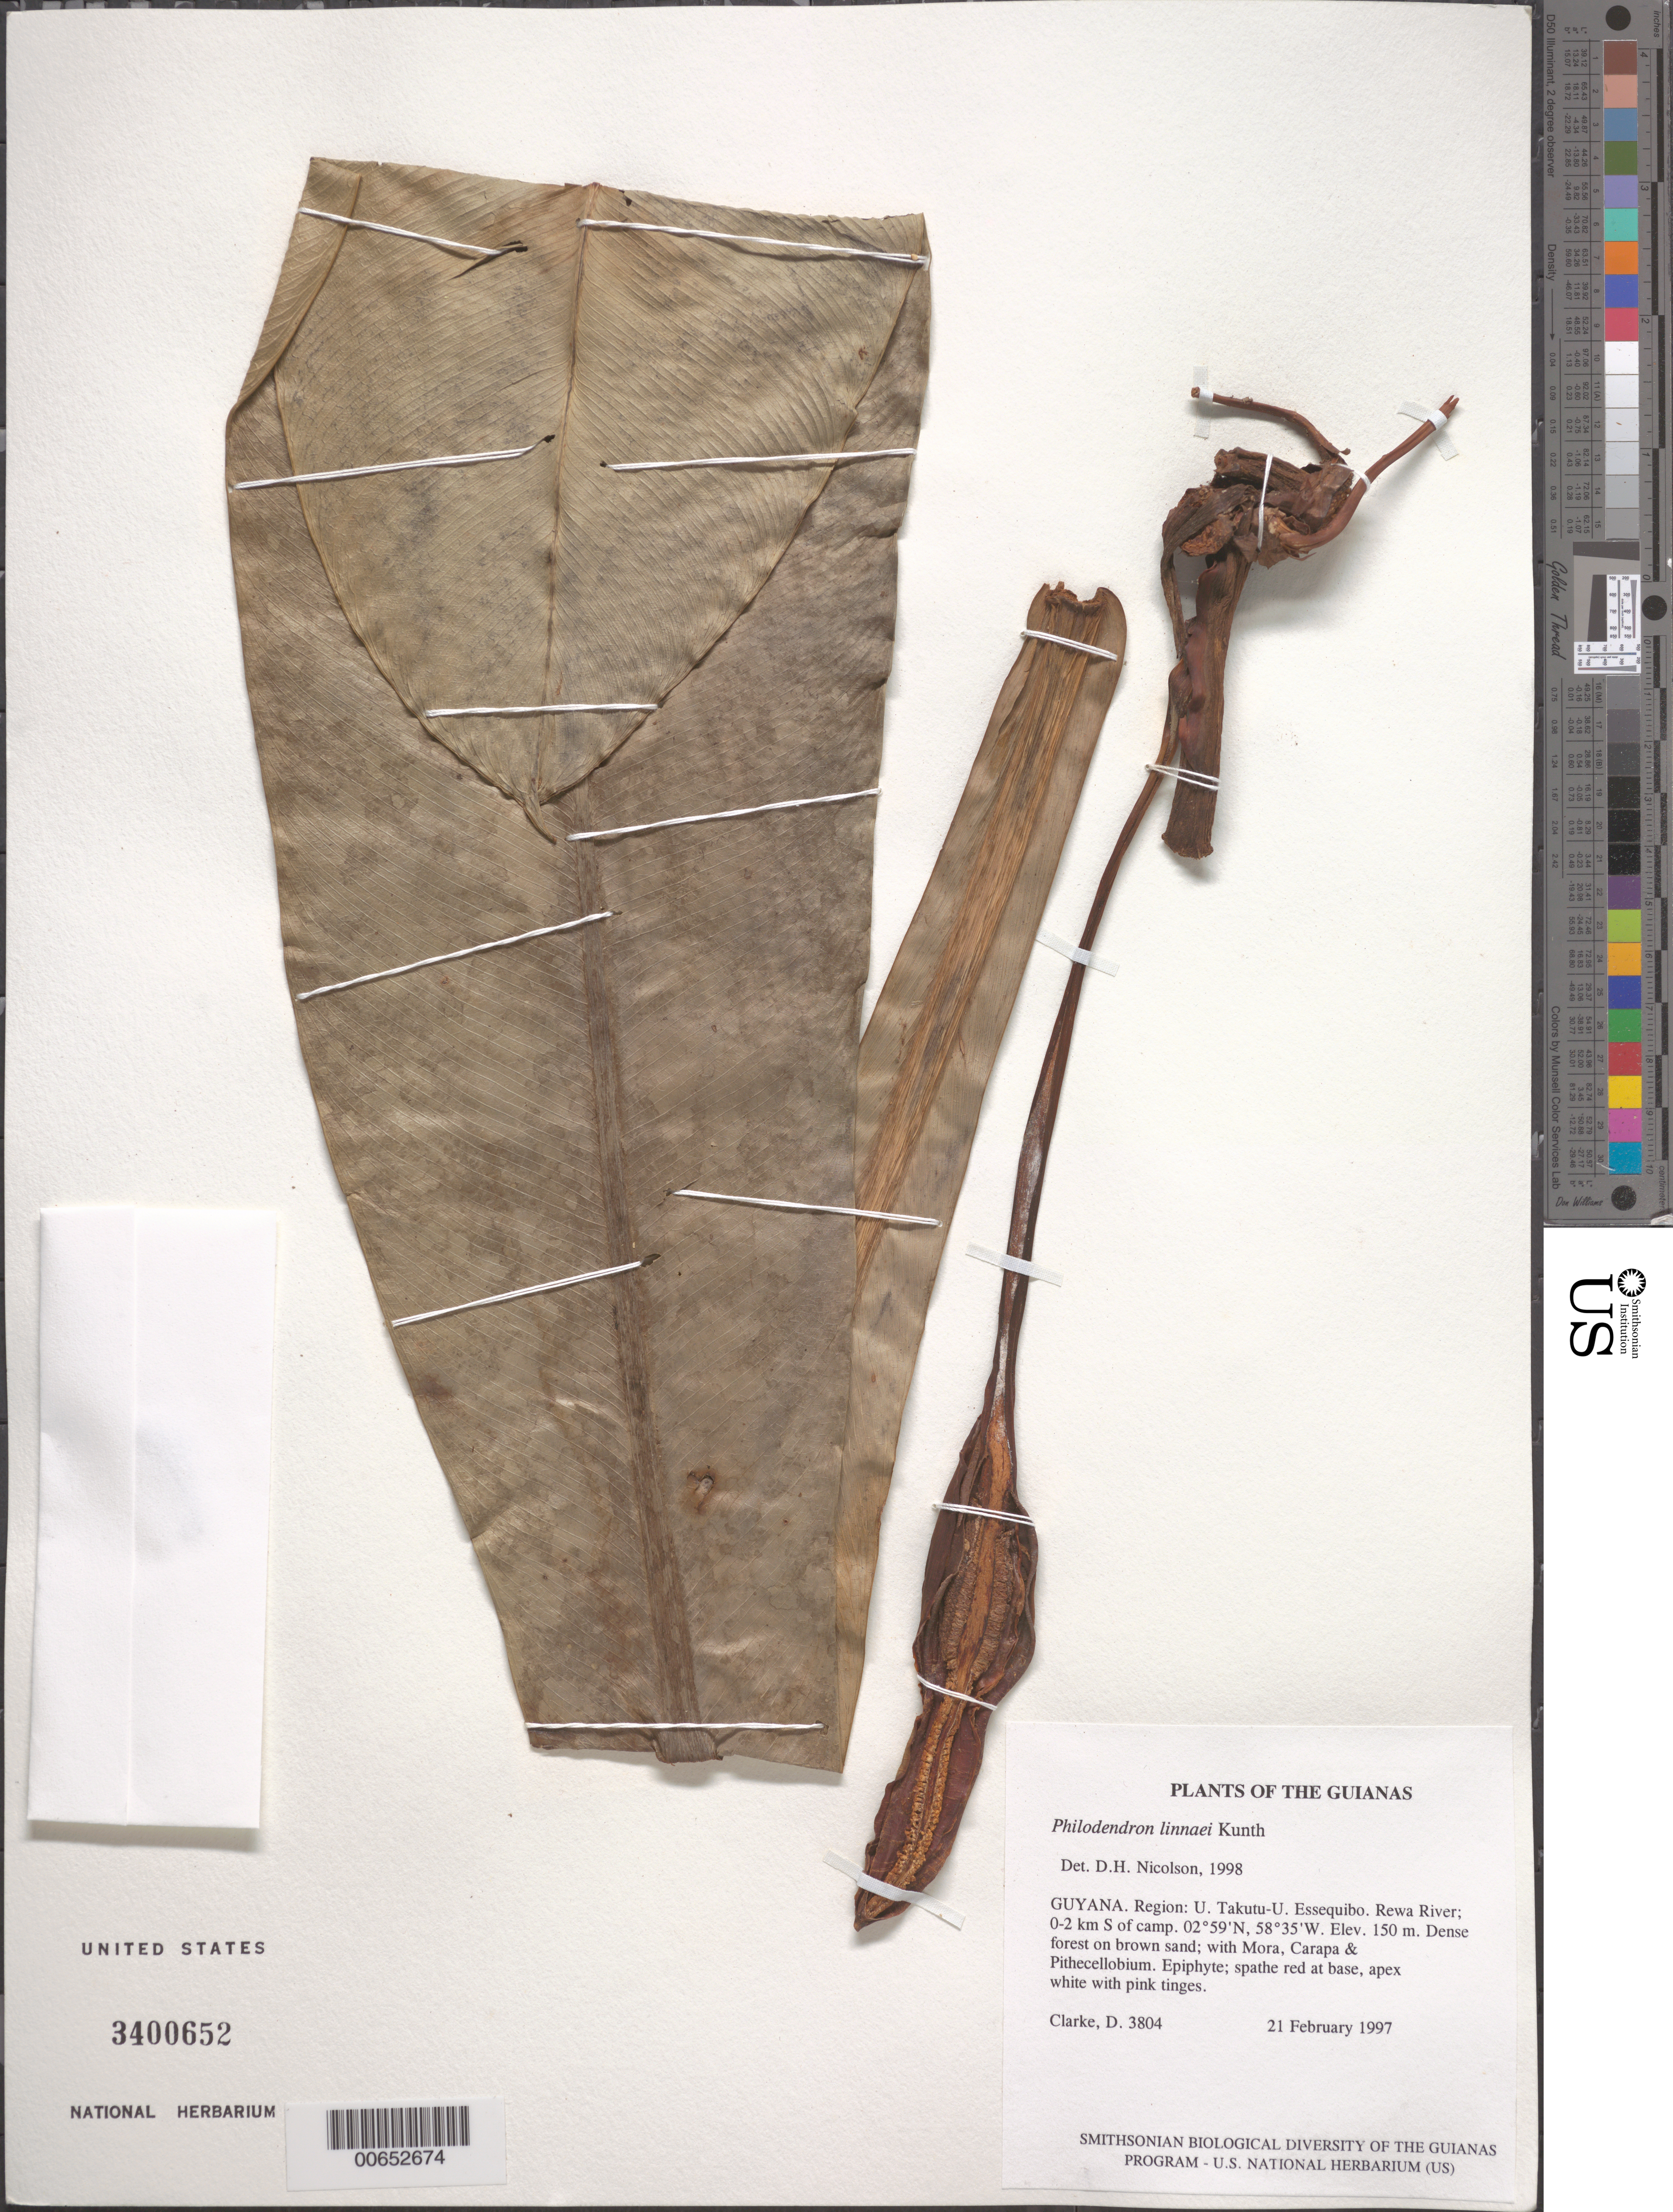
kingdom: Plantae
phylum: Tracheophyta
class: Liliopsida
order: Alismatales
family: Araceae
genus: Philodendron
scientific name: Philodendron linnaei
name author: Kunth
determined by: Nicolson, Dan H.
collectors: H. D. Clarke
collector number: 3804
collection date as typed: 21 February 1997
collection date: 1997-02-21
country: Guyana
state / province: U. Takutu-U. Essequibo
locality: Rewa River; 0-2 km S of camp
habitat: Dense forest on brown sand; with Mora, Carapa & Pithecellobium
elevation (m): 150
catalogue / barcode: US 3400652